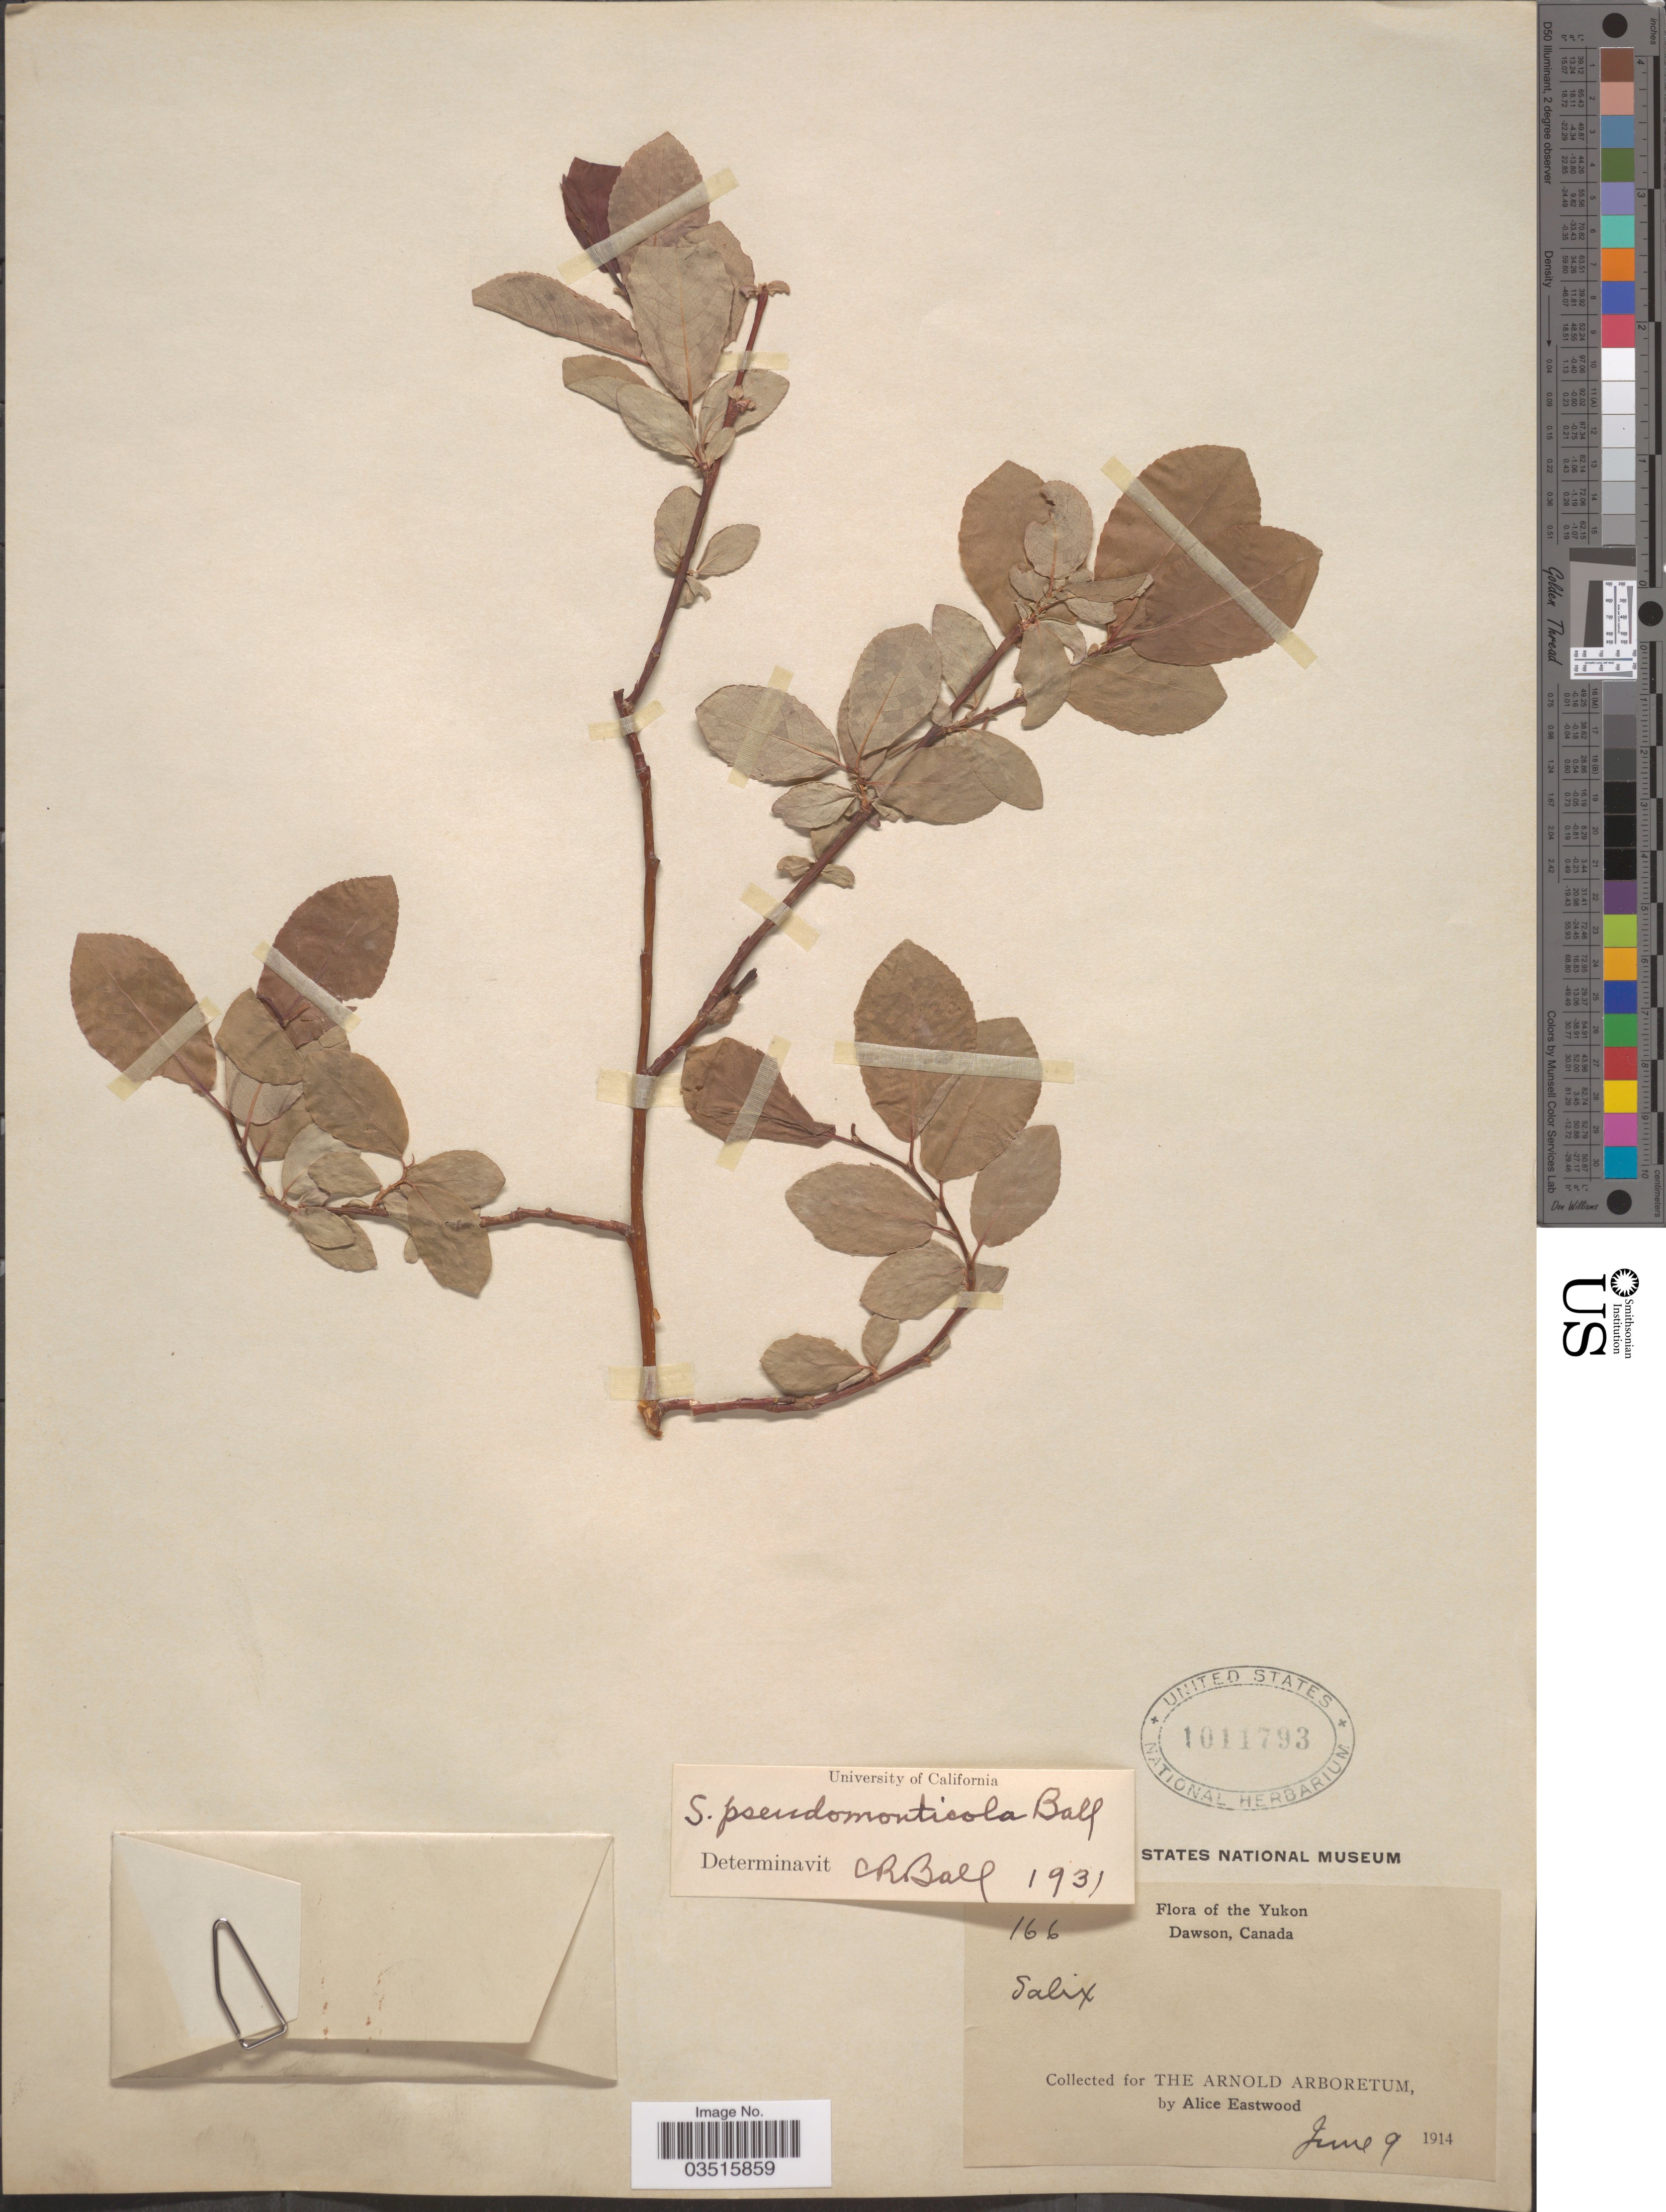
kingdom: Plantae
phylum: Tracheophyta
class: Magnoliopsida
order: Malpighiales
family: Salicaceae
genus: Salix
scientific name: Salix monticola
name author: Bebb.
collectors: A. Eastwood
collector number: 166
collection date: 1914-06-09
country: Canada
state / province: Yukon Territory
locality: The Yukon. Dawson.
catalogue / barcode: US 1011793